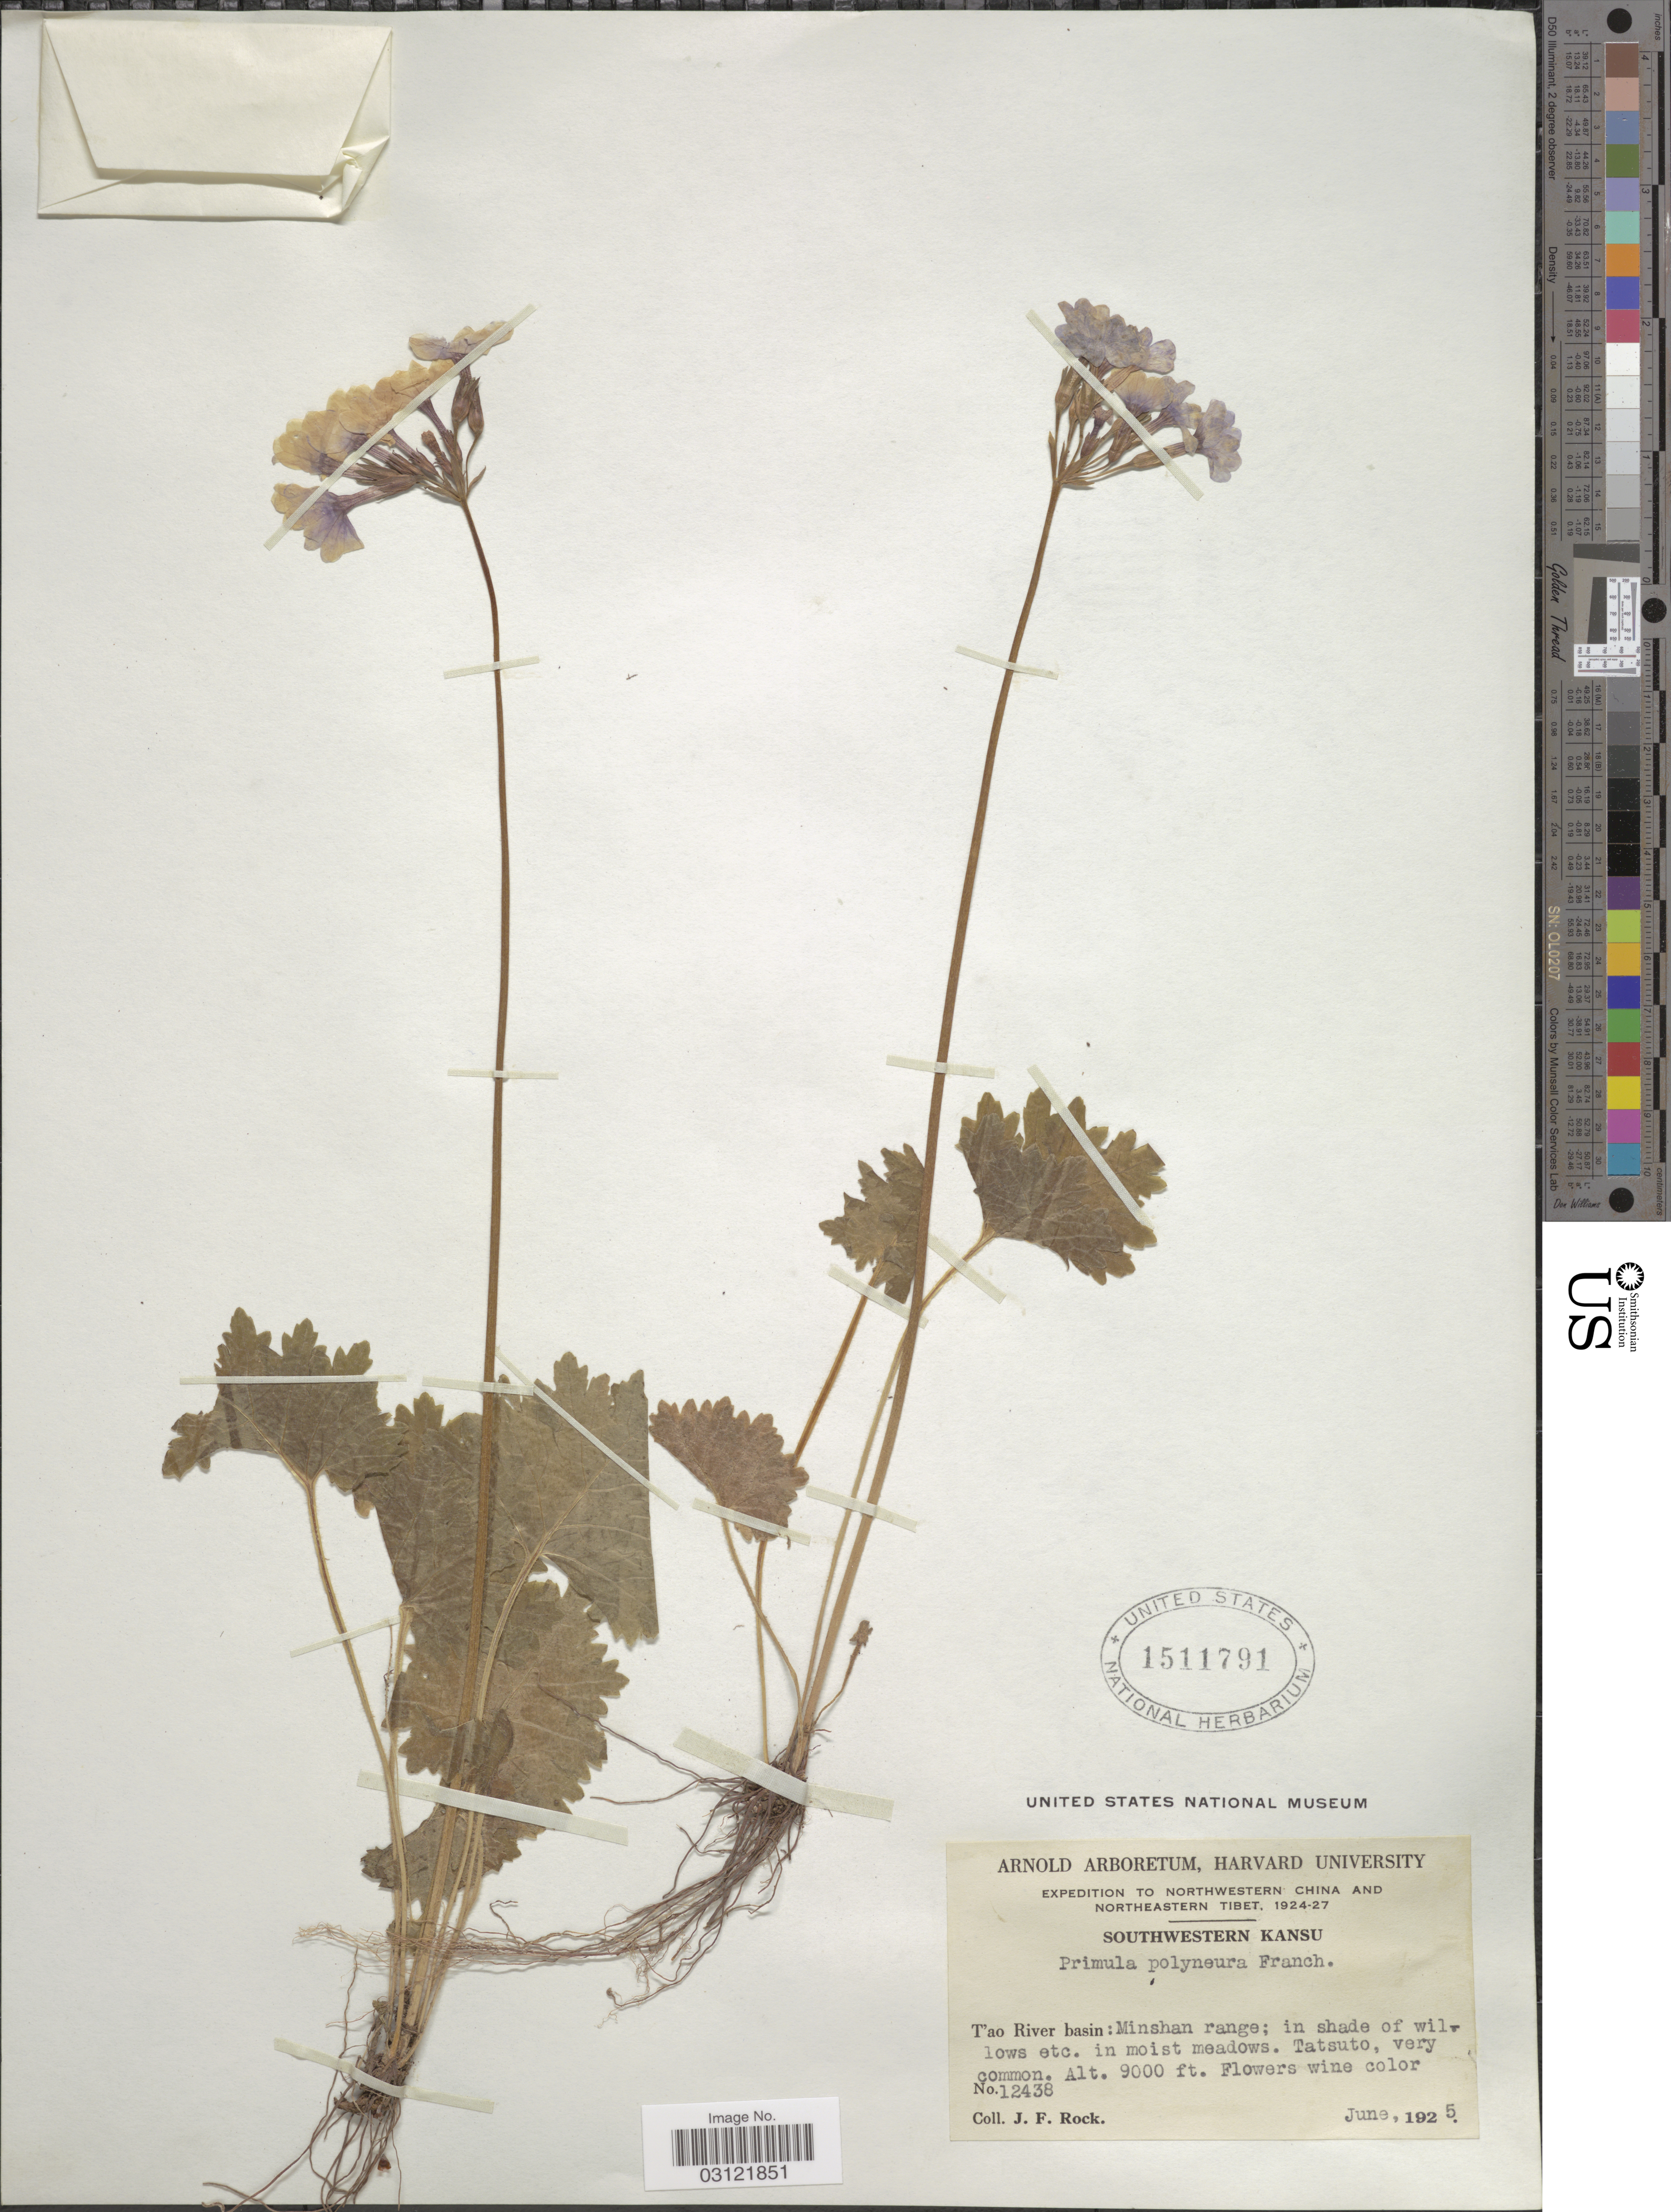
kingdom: Plantae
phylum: Tracheophyta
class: Magnoliopsida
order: Ericales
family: Primulaceae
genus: Primula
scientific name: Primula polyneura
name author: Franch.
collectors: J. Rock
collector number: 12438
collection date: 1925-06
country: China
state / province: Gansu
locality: Southwestern Kansu. T'ao River basin: Minshan range.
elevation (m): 2743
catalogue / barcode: US 1511791